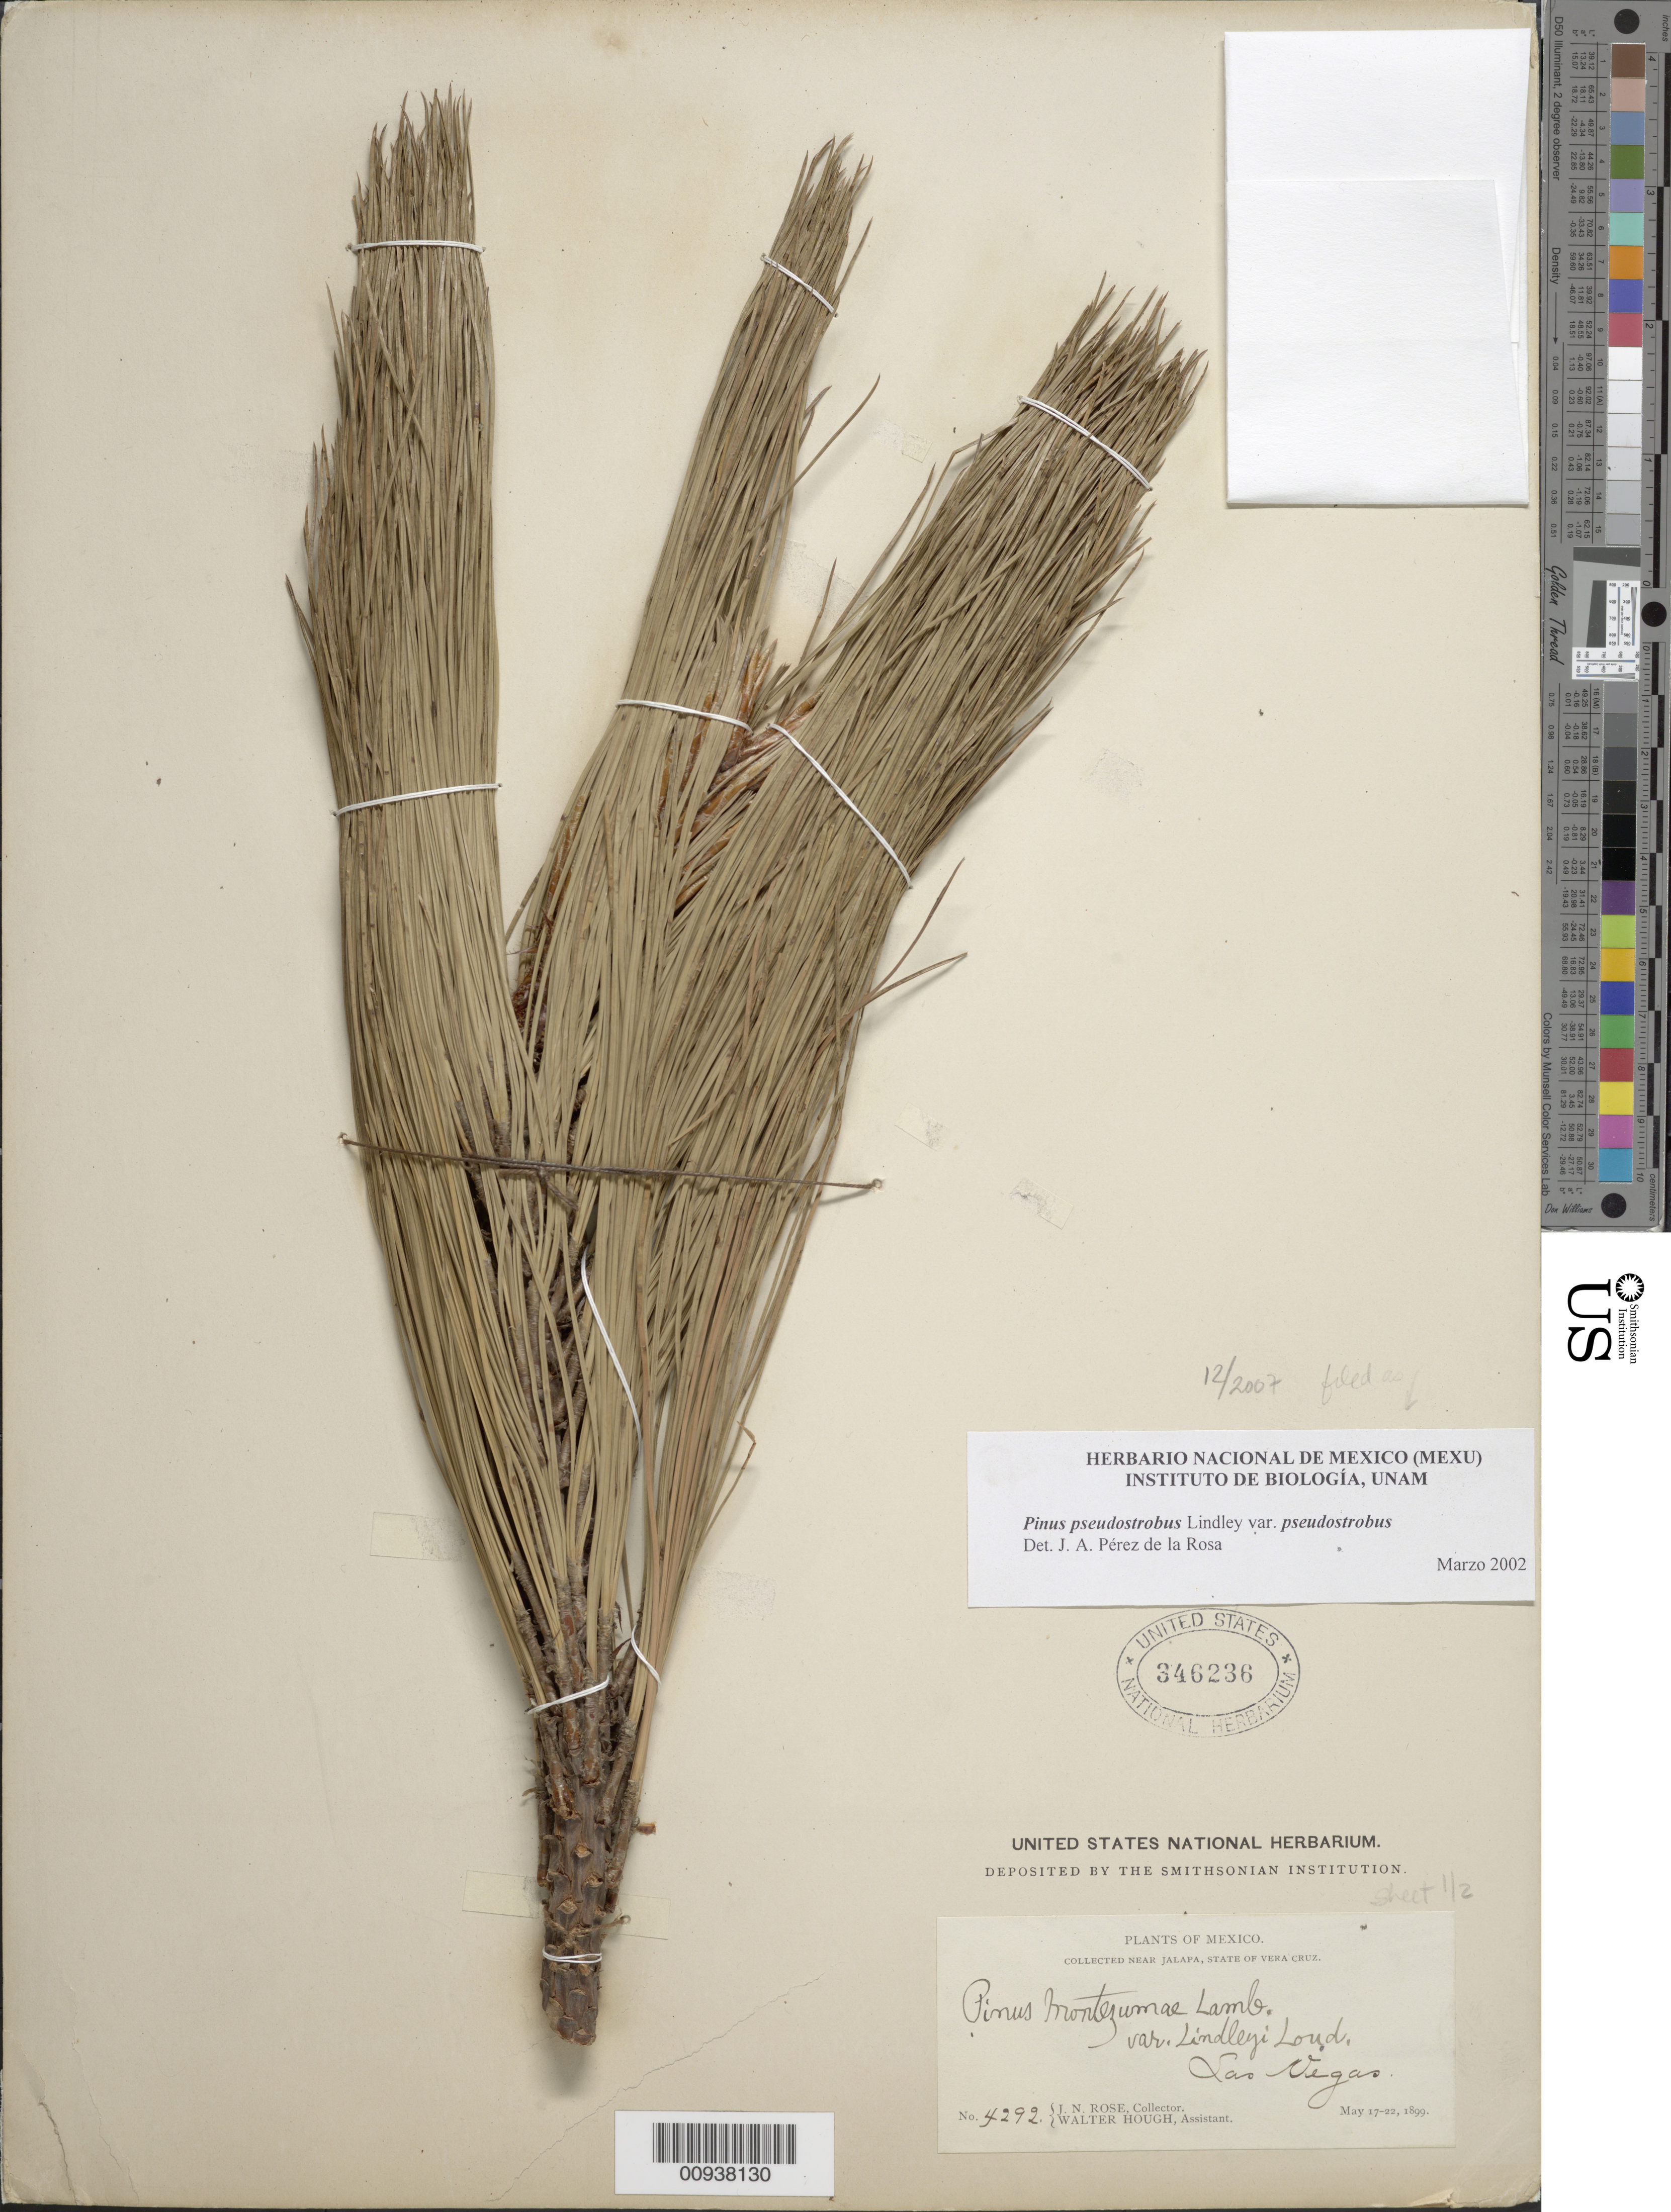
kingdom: Plantae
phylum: Tracheophyta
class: Pinopsida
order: Pinales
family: Pinaceae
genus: Pinus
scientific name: Pinus pseudostrobus var. pseudostrobus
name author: Lindl.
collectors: J. N. Rose & W. Hough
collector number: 4292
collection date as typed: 17 May 1899 to 22 May 1899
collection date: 1899-05-17/1899-05-22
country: Mexico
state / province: Veracruz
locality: Las Vigas near Jalapa.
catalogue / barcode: US 346236